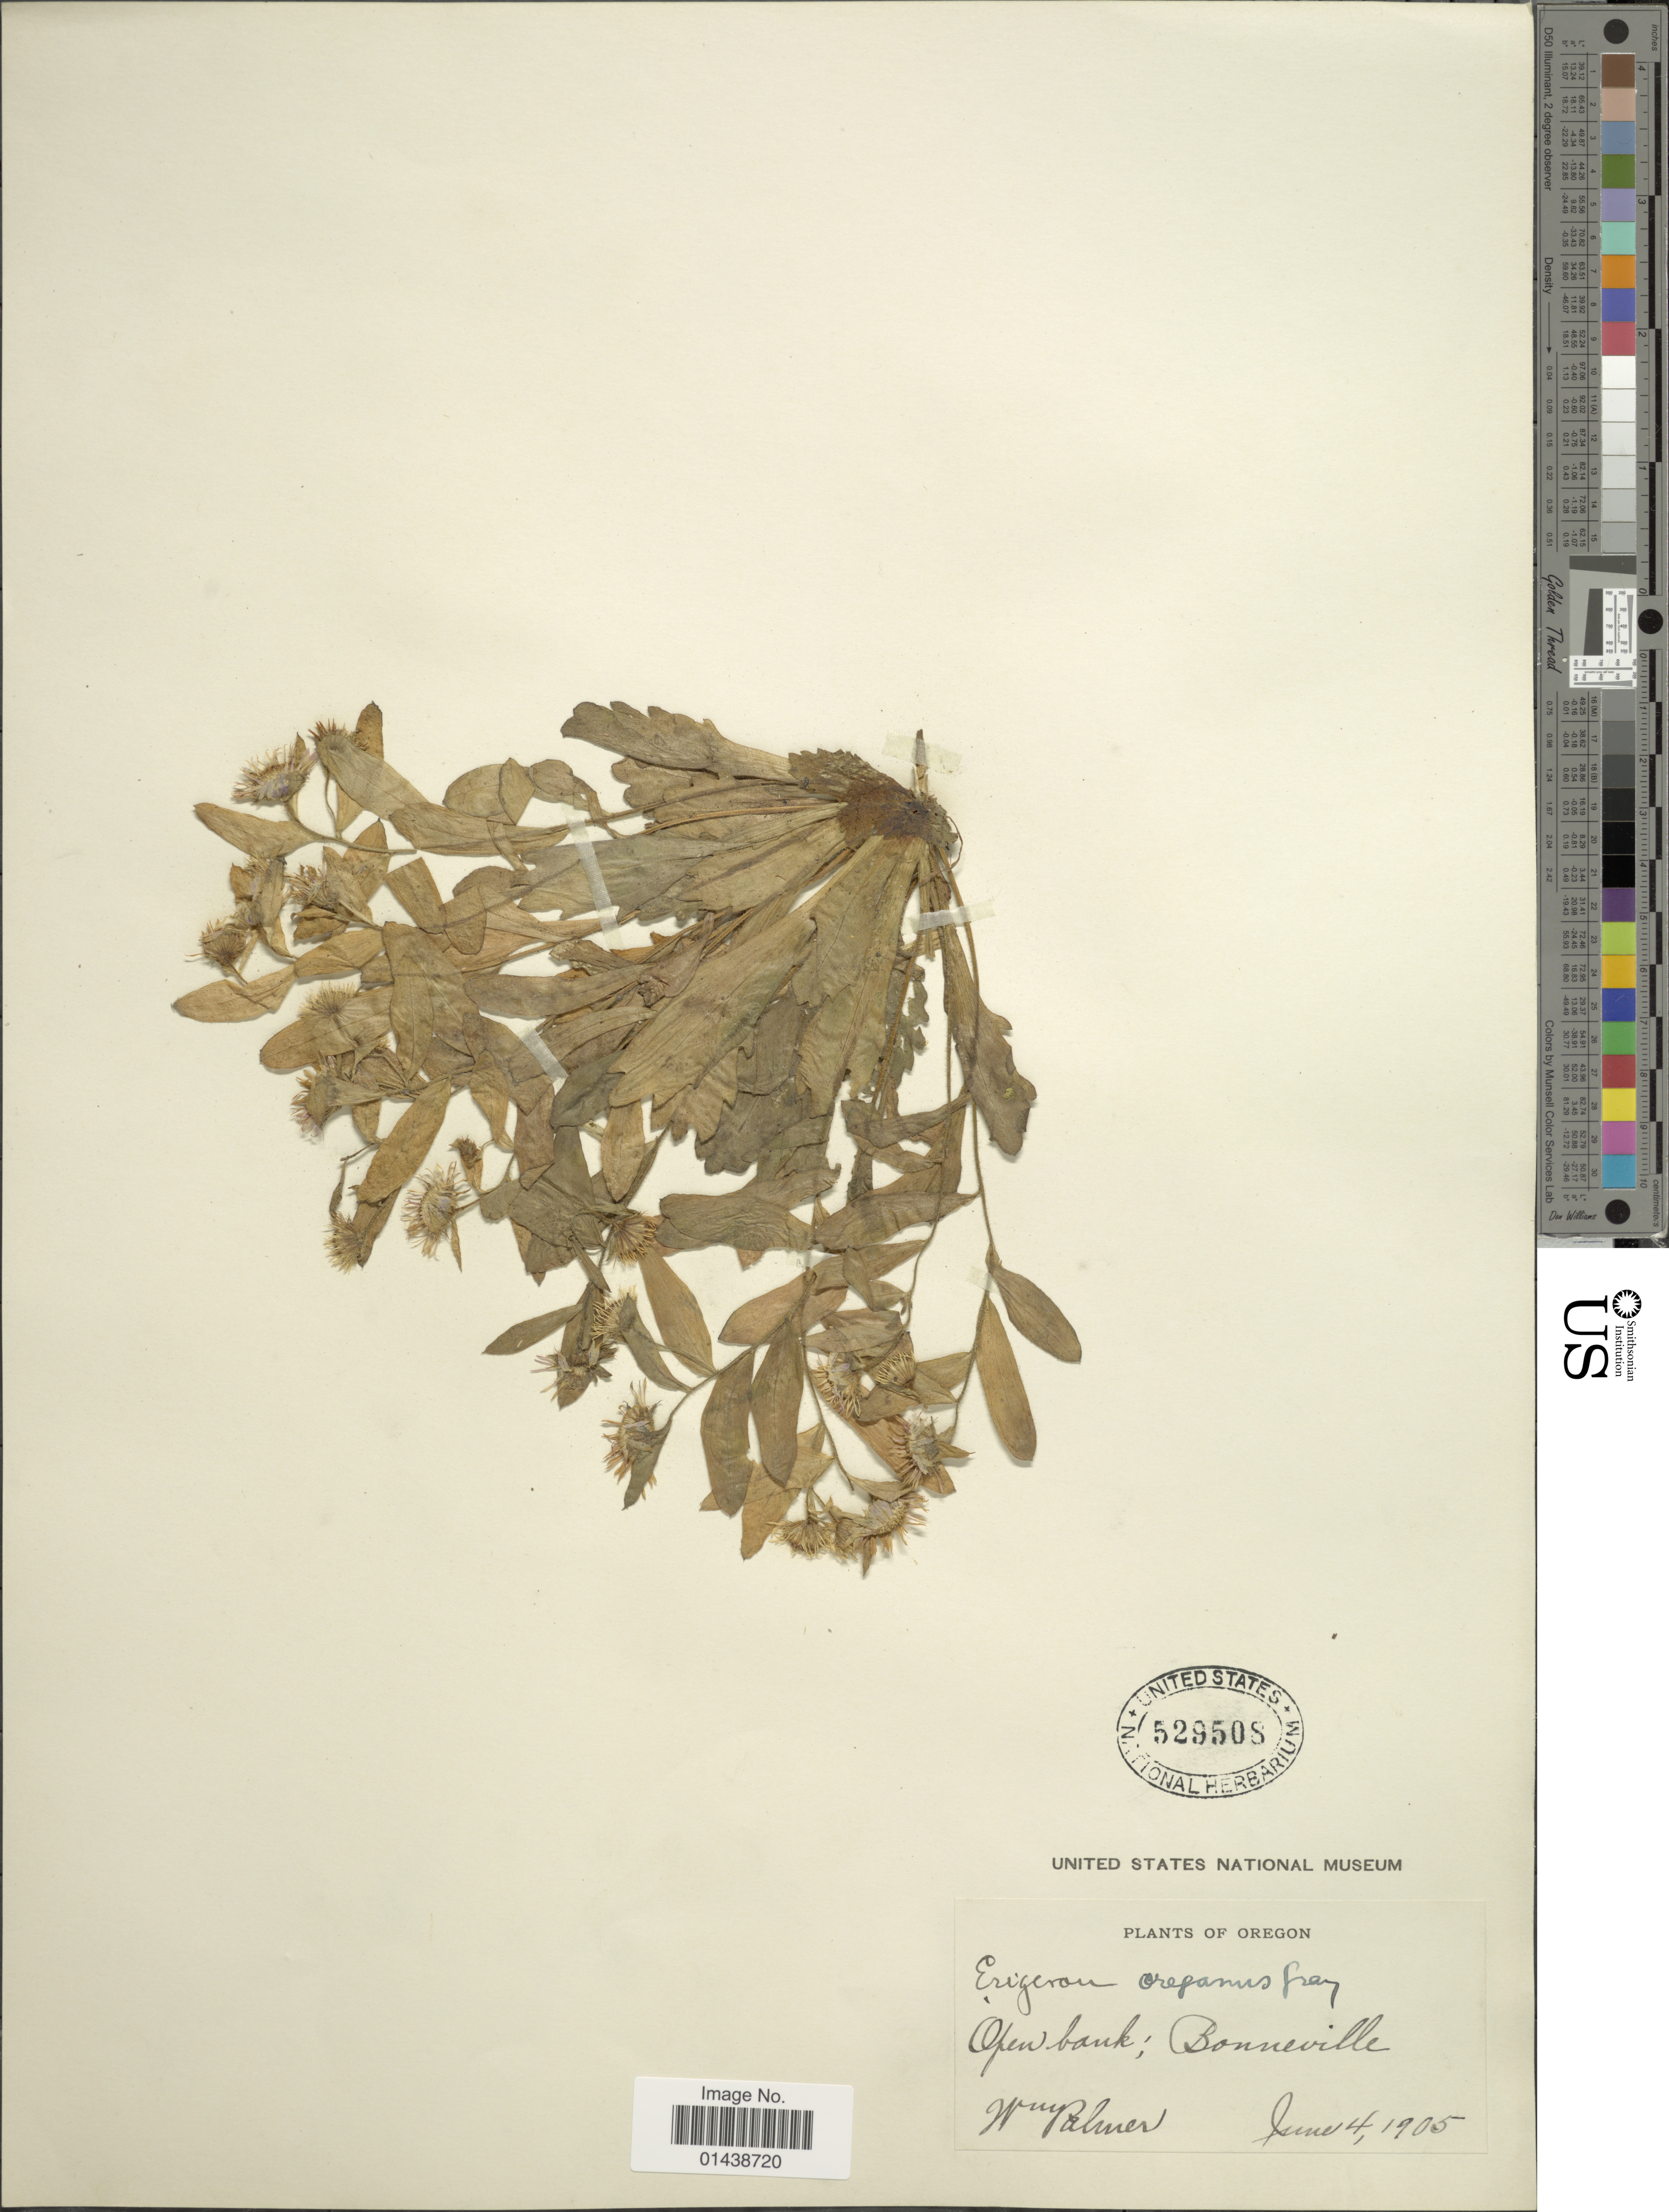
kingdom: Plantae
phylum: Tracheophyta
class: Magnoliopsida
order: Asterales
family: Asteraceae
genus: Erigeron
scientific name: Erigeron oreganus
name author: A. Gray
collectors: W. Palmer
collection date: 1905-06-04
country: United States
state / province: Oregon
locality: Bonneville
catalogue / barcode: US 529508